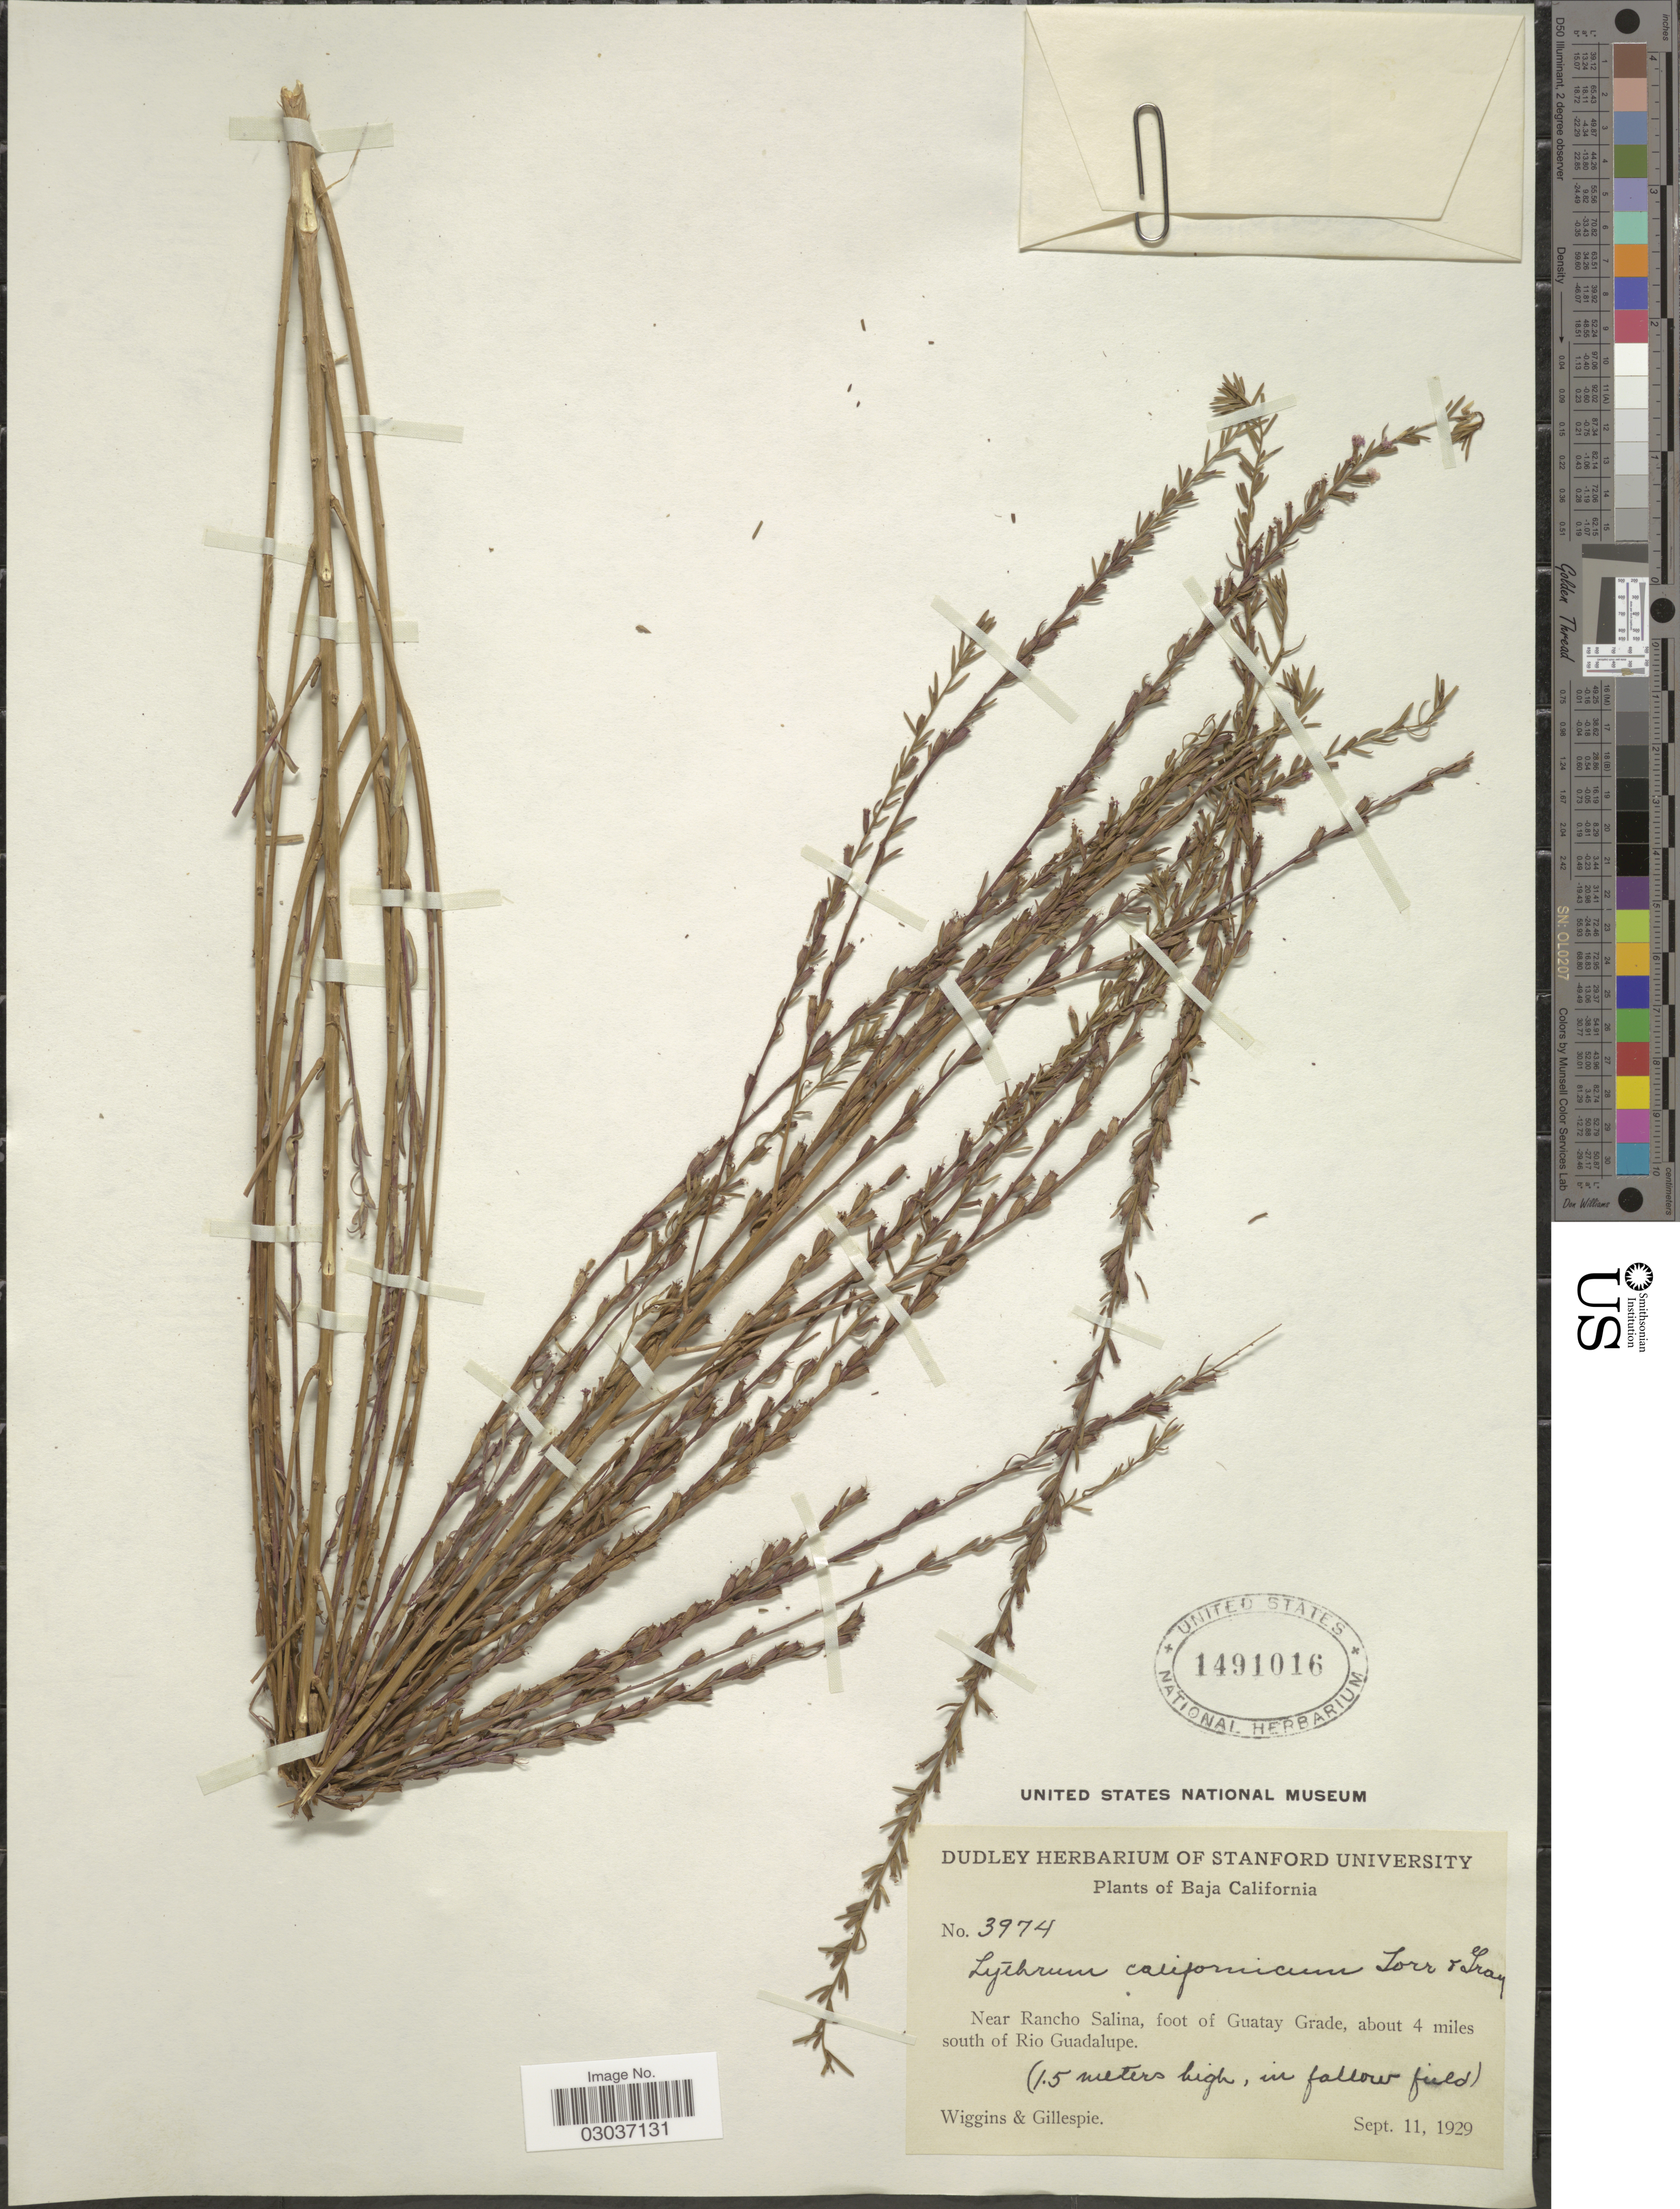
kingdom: Plantae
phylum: Tracheophyta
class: Magnoliopsida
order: Myrtales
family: Lythraceae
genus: Lythrum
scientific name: Lythrum californicum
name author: Torr. & A. Gray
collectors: -- Wiggins & -- Gillespie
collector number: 3974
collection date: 1929-09-11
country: Mexico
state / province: Baja California Norte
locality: Near Rancho Salima, foot of Guatay Grade, about 4 miles south of Rio Guadalupe.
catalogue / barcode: US 1491016